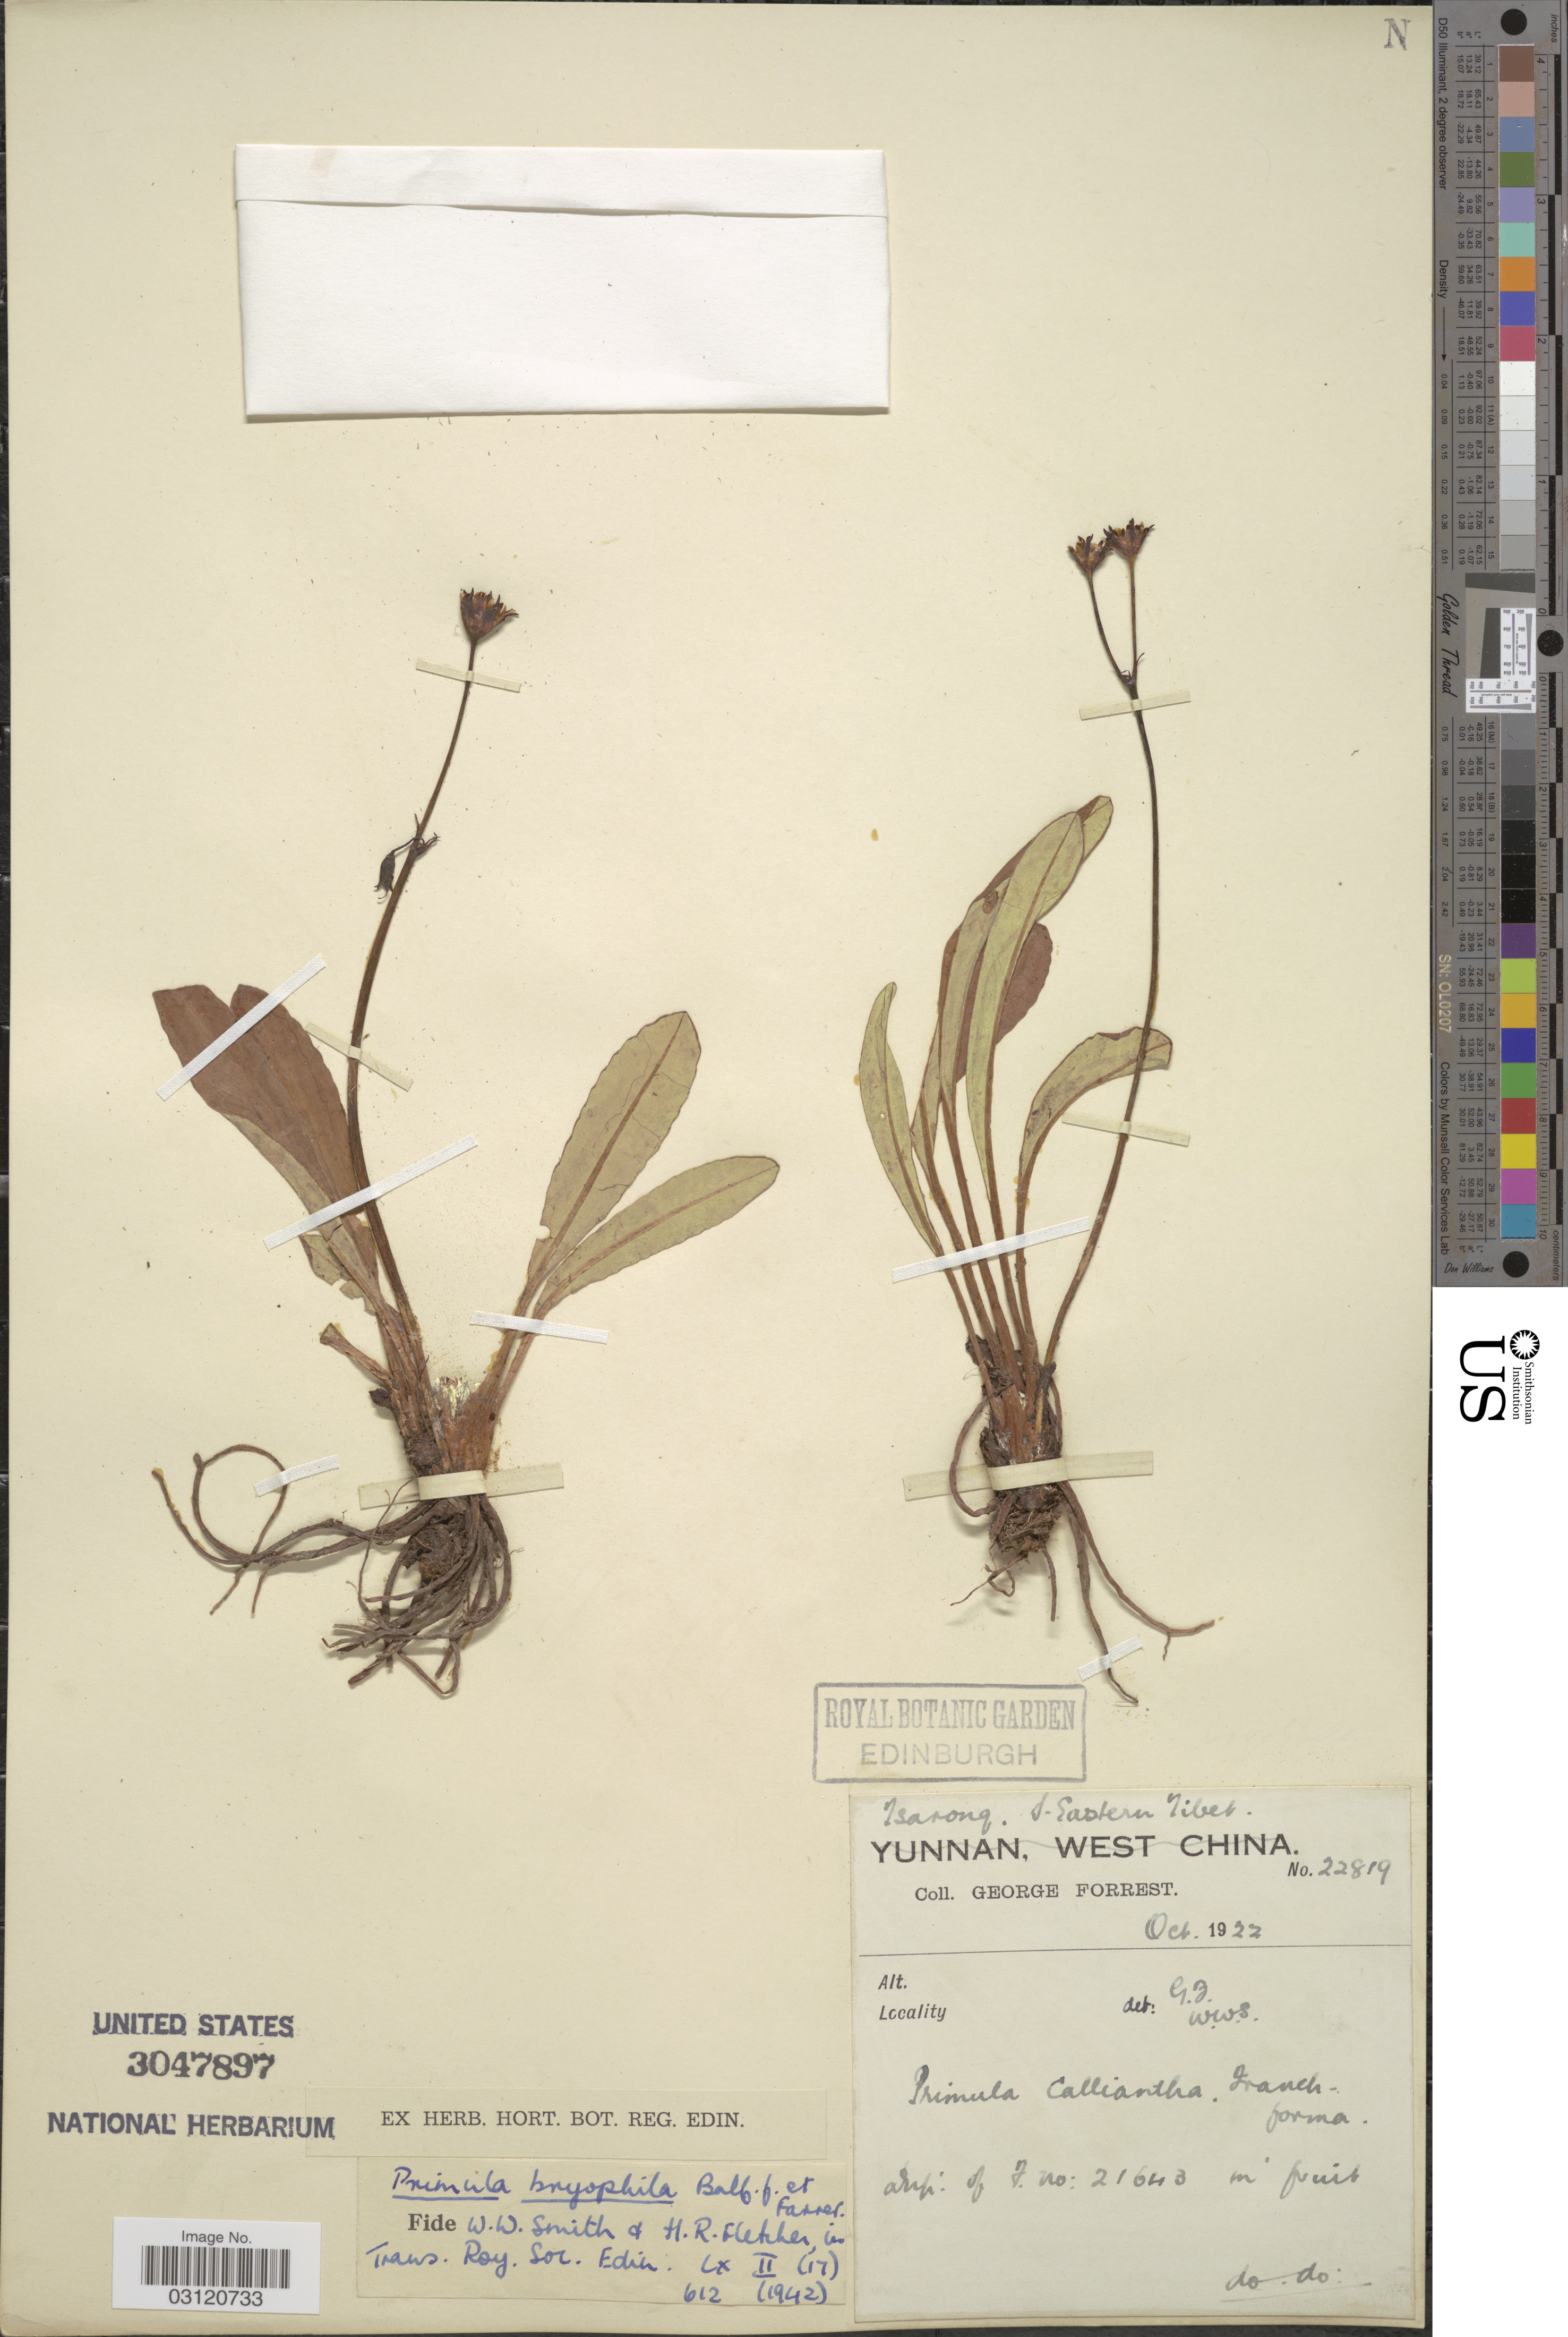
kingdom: Plantae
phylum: Tracheophyta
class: Magnoliopsida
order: Ericales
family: Primulaceae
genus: Primula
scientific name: Primula calliantha subsp. bryophila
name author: (Balf. f. & Farrer) W.W. Sm. & Forrest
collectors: G. Forrest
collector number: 22819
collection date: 1922-10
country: China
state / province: Xizang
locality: Tsarong, S. Eastern Tibet.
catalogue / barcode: US 3047897